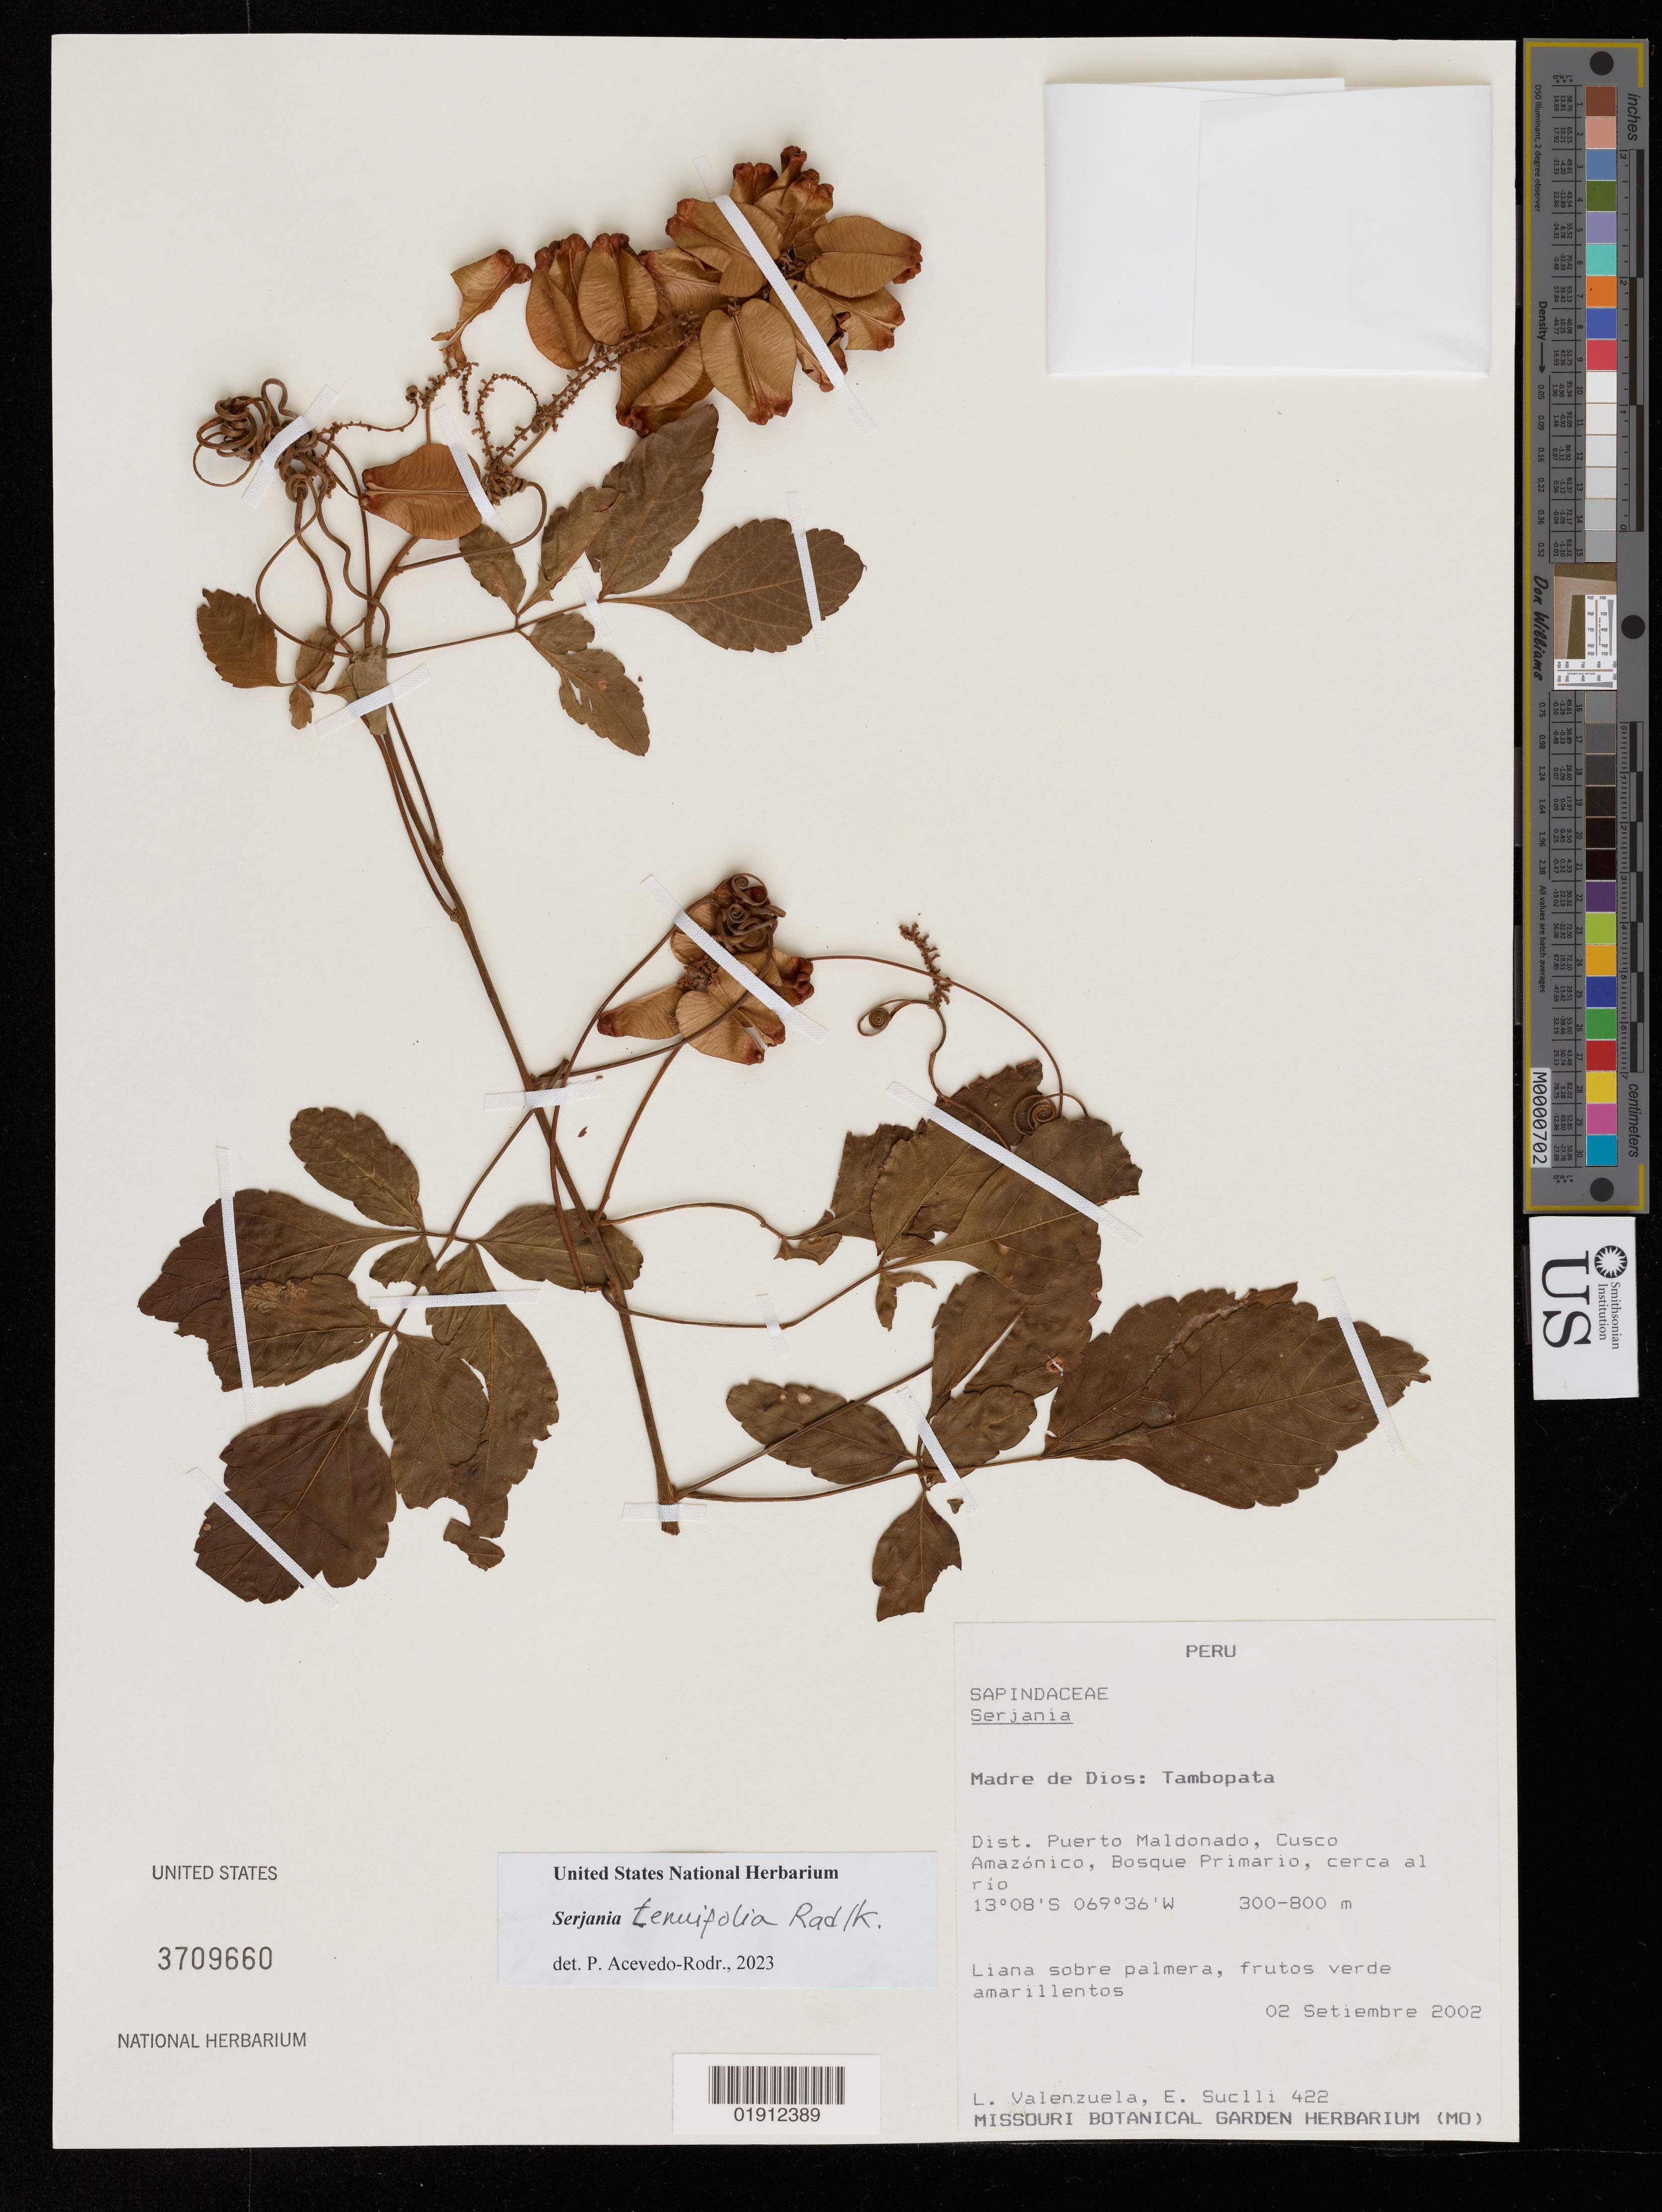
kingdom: Plantae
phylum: Tracheophyta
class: Magnoliopsida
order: Sapindales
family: Sapindaceae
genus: Serjania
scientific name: Serjania tenuifolia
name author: Radlk.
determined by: Acevedo-Rodriguez, P., (US), Smithsonian Institution - National Museum of Natural History (UNITED STATES)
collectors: L. Valenzuela & E. Suclli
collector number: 422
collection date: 2002-09-02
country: Peru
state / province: Madre de Dios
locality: Tambopata. Dist. Puerto Maldonado, Cusco Amazónico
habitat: Bosque primario, cerca al río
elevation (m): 300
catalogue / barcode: US 3709660